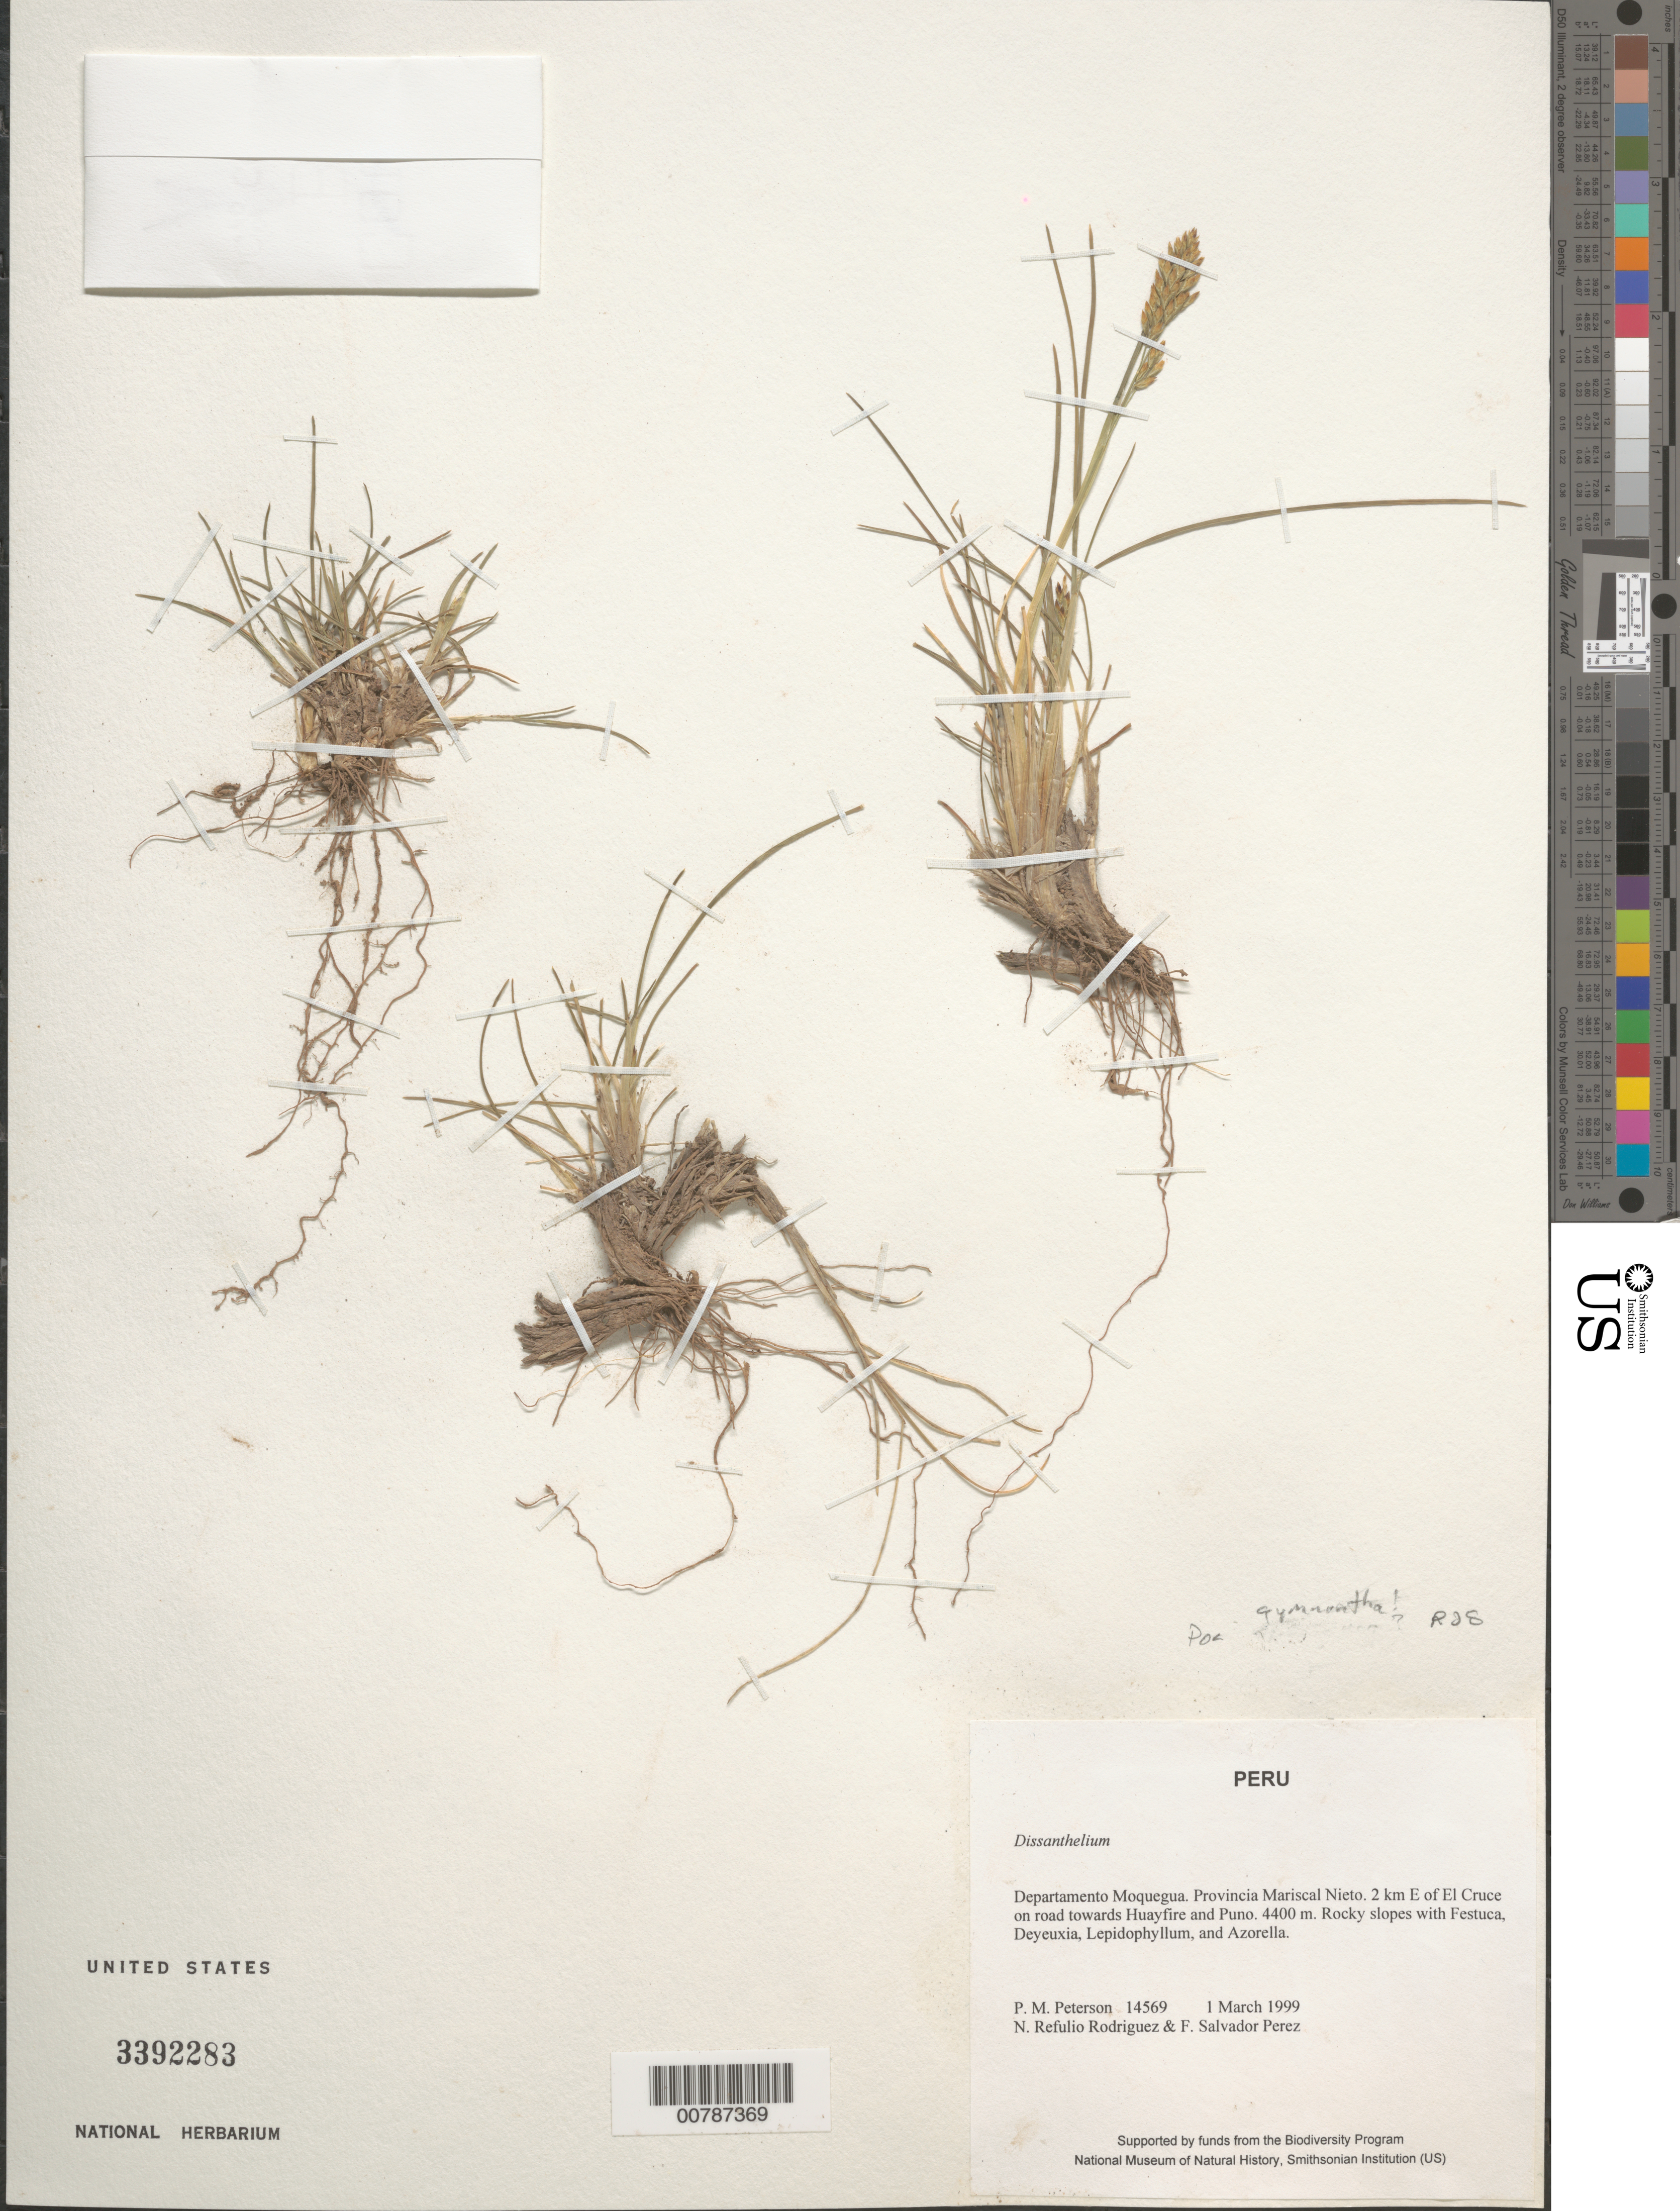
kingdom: Plantae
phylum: Tracheophyta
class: Liliopsida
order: Poales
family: Poaceae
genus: Poa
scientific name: Poa gymnantha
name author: Pilg.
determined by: Soreng, Robert J., Research Associate (BOT), Smithsonian Institution - National Museum of Natural History (UNITED STATES)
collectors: P. M. Peterson, N. Refulio-Rodríguez & F. Salvador Perez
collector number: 14569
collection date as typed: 01 Mar 1999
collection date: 1999-03-01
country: Peru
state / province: Moquegua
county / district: Mariscal Nieto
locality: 2 km E of El Cruce on road towards Huayfire and Puno.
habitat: Rocky slopes with Festuca, Deyeuxia, Lepidophyllum and Azorella.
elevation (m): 4400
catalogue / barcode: US 3392283